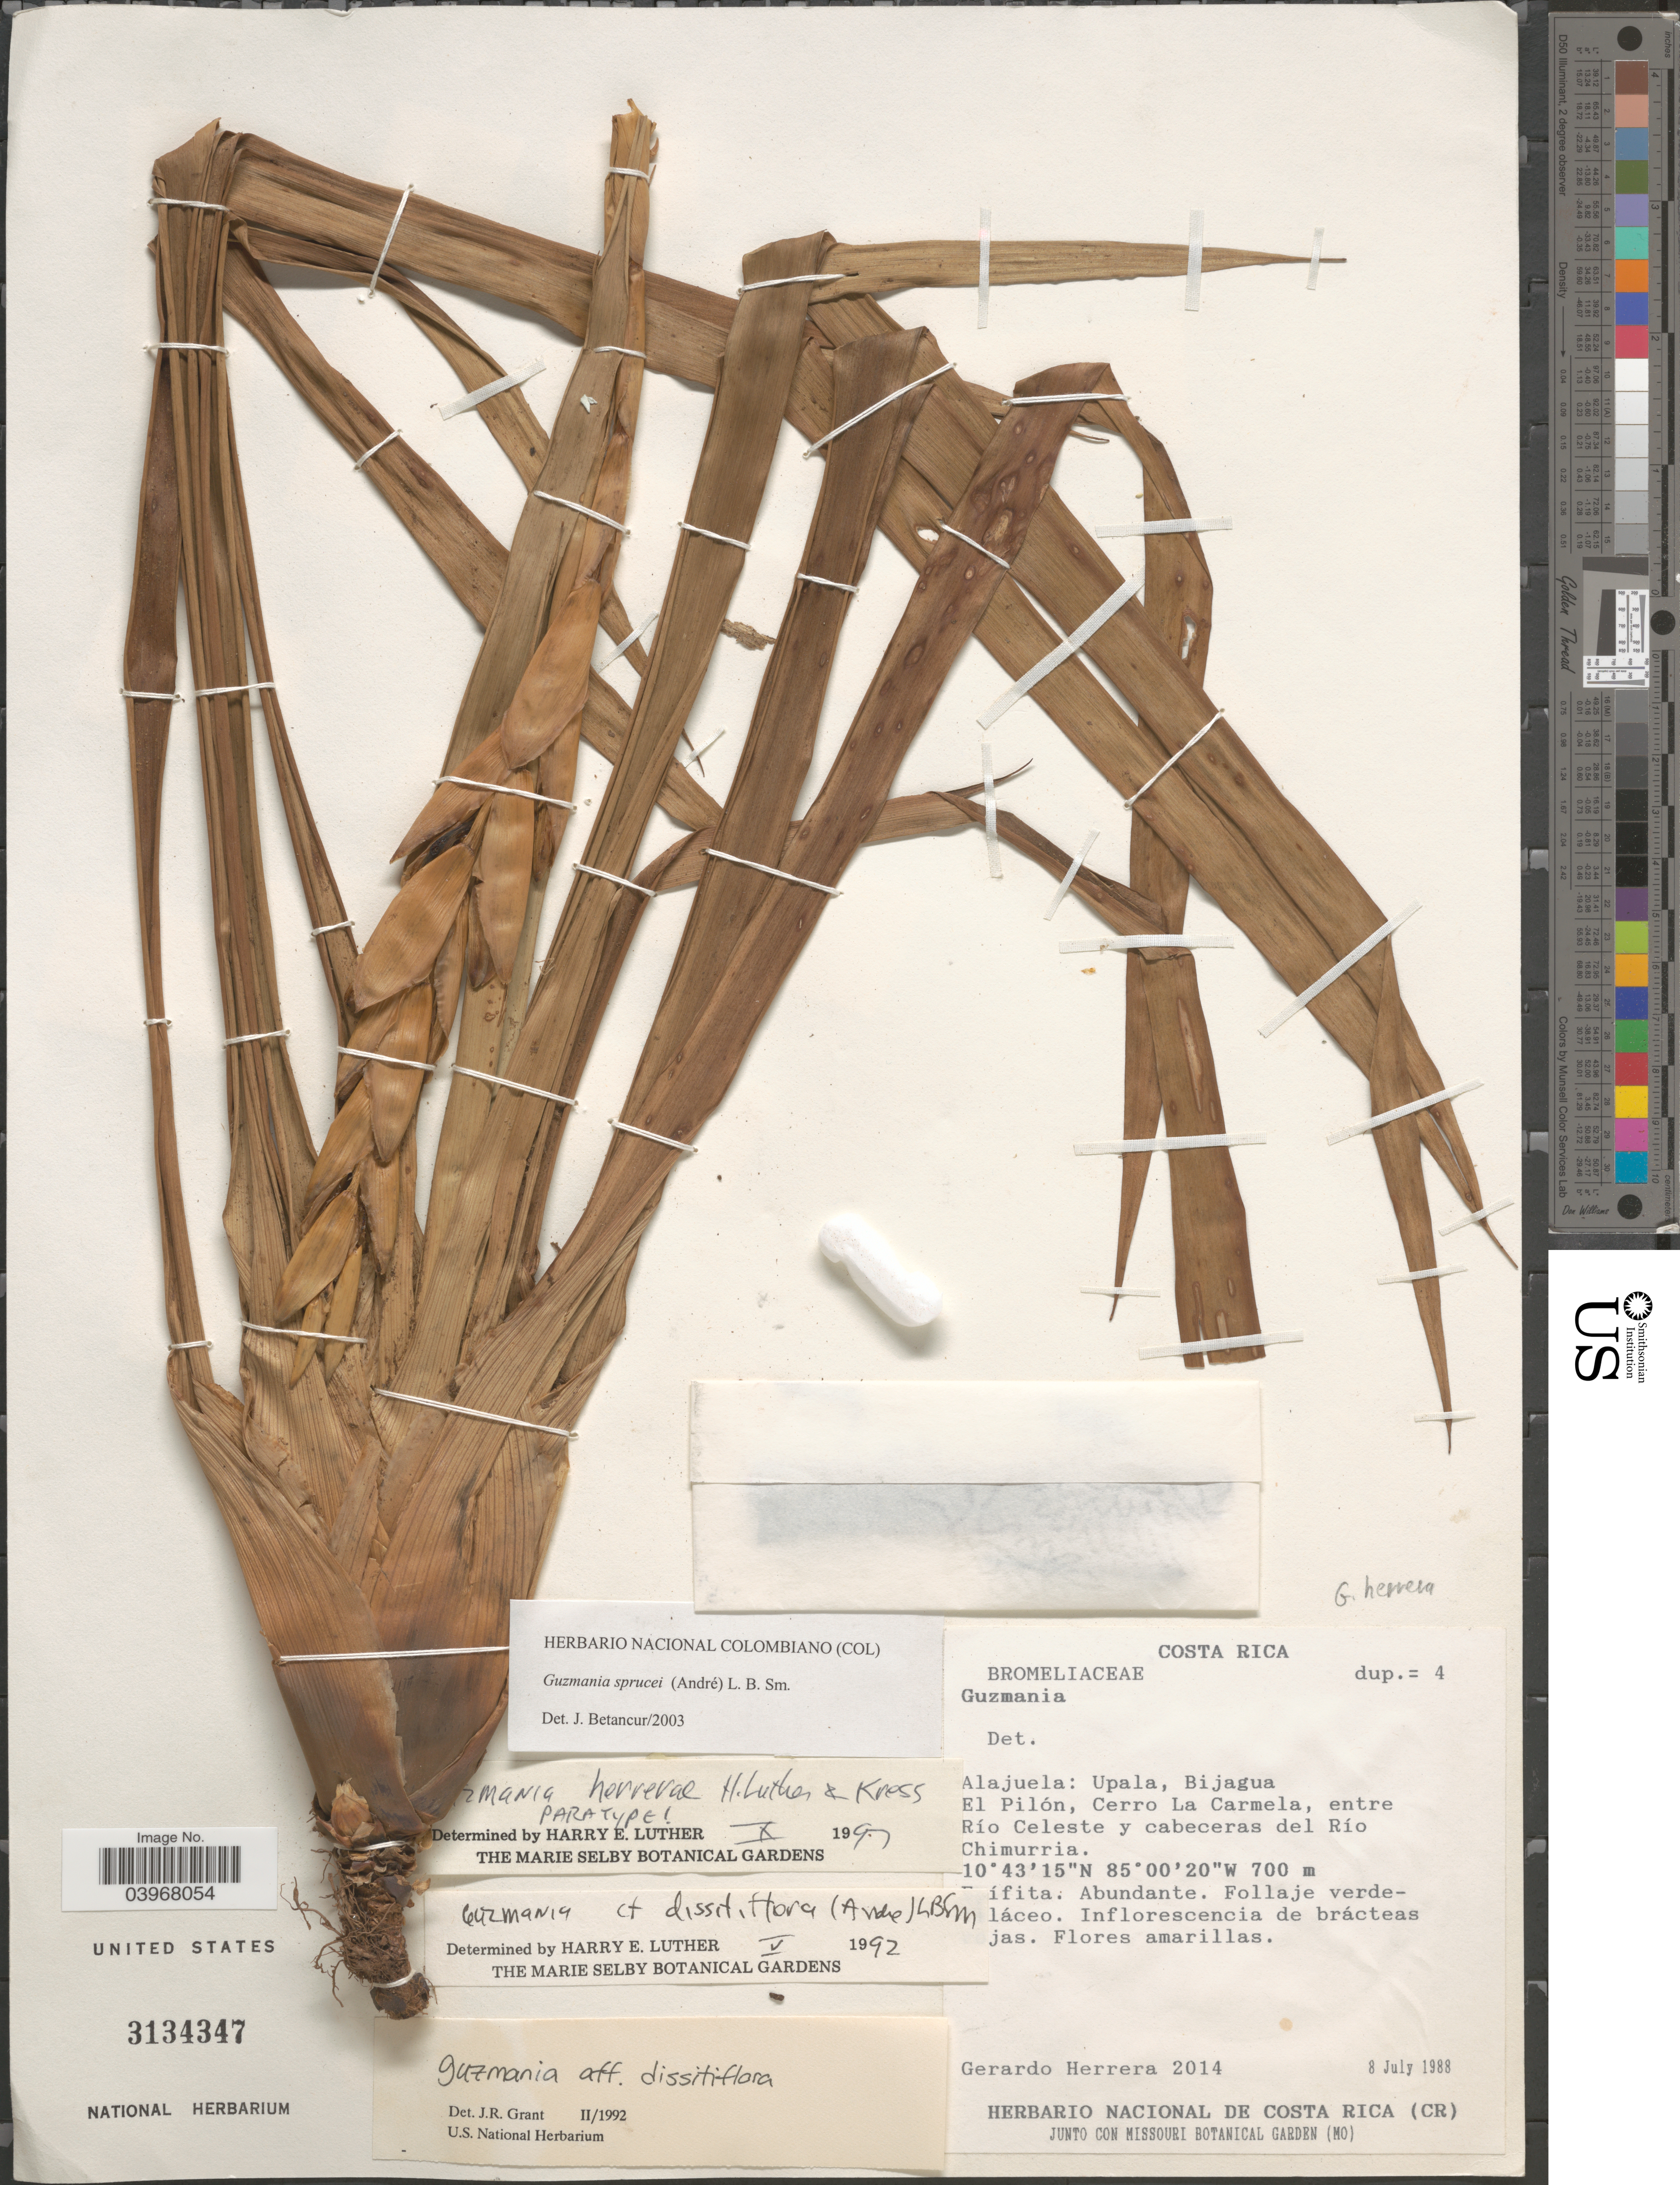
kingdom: Plantae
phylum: Tracheophyta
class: Liliopsida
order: Poales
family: Bromeliaceae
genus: Guzmania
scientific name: Guzmania sprucei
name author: (André) L.B. Sm.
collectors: G. Herrera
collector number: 2014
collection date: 1988-07-08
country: Costa Rica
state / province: Alajuela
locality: Upala, Bijagua. El Pilón, Cerro La Carmela, entre Río Celeste y cabeceras del Río Chimurria.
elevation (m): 700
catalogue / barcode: US 3134347